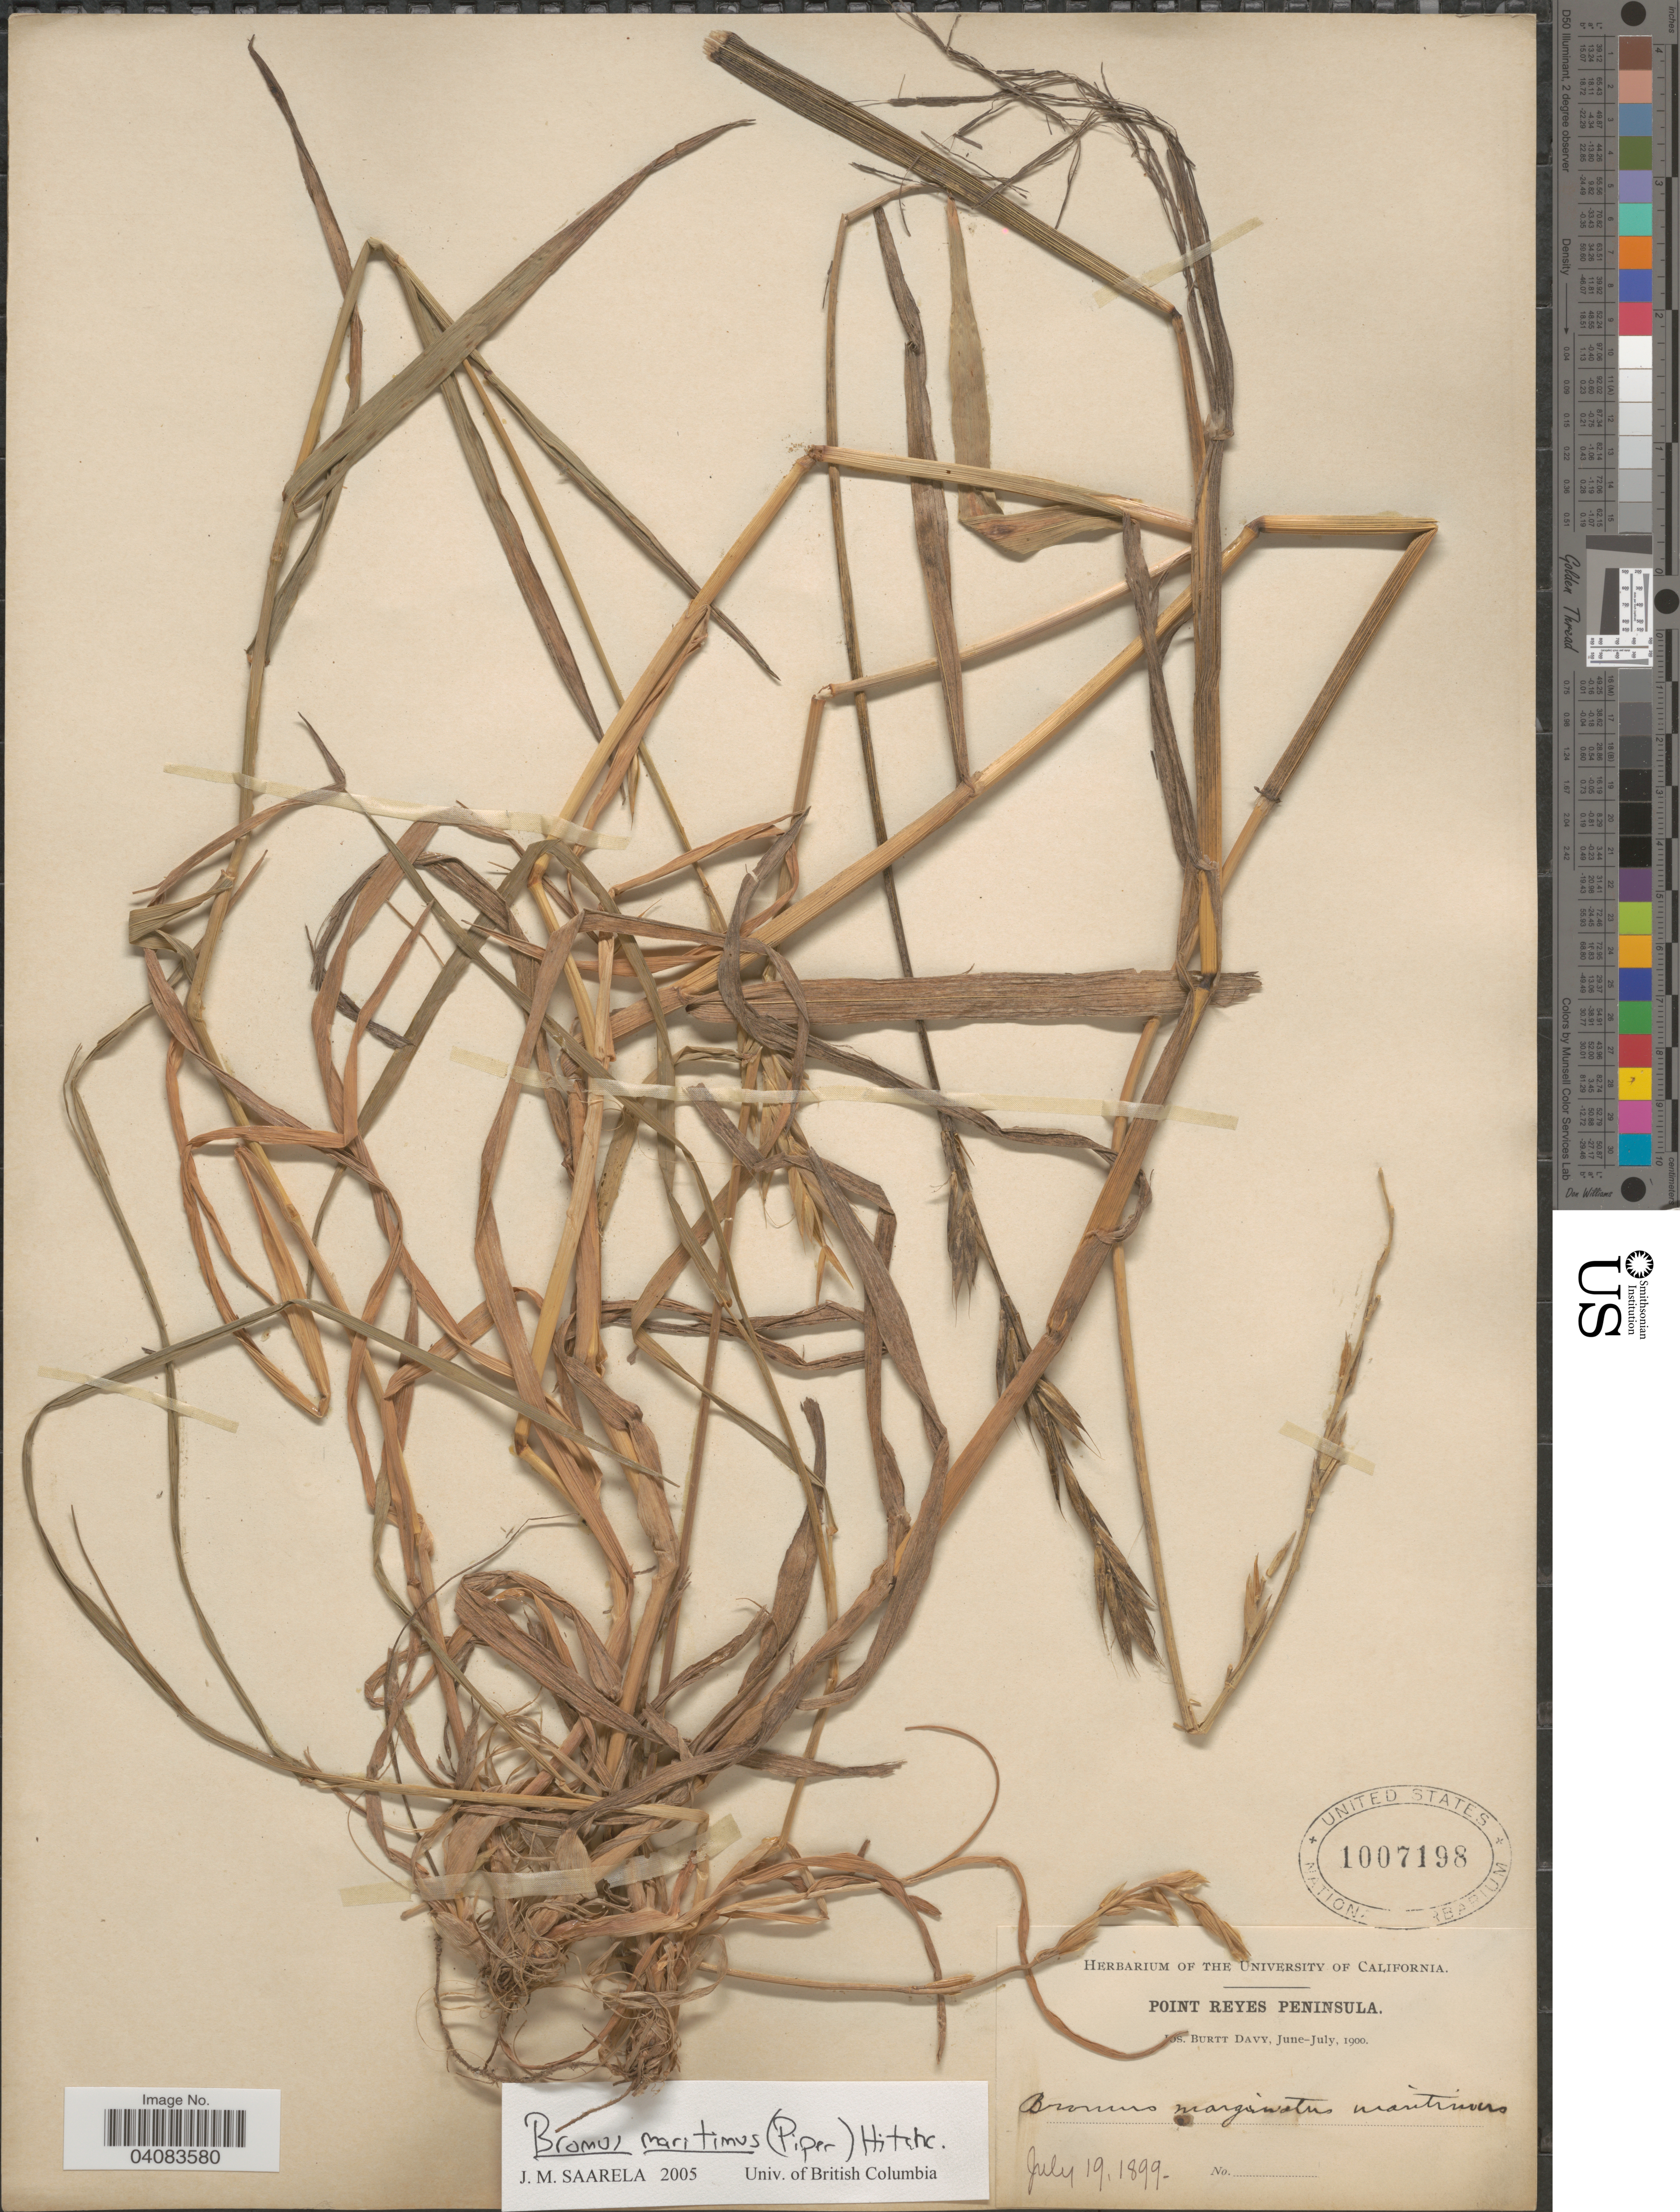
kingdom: Plantae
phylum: Tracheophyta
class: Liliopsida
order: Poales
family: Poaceae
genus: Bromus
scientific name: Bromus marginatus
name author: Nees ex Steud.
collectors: J. Burtt Davy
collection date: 1899-07-19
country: United States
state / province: California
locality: Point Reyes Peninsula.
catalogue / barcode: US 1007198